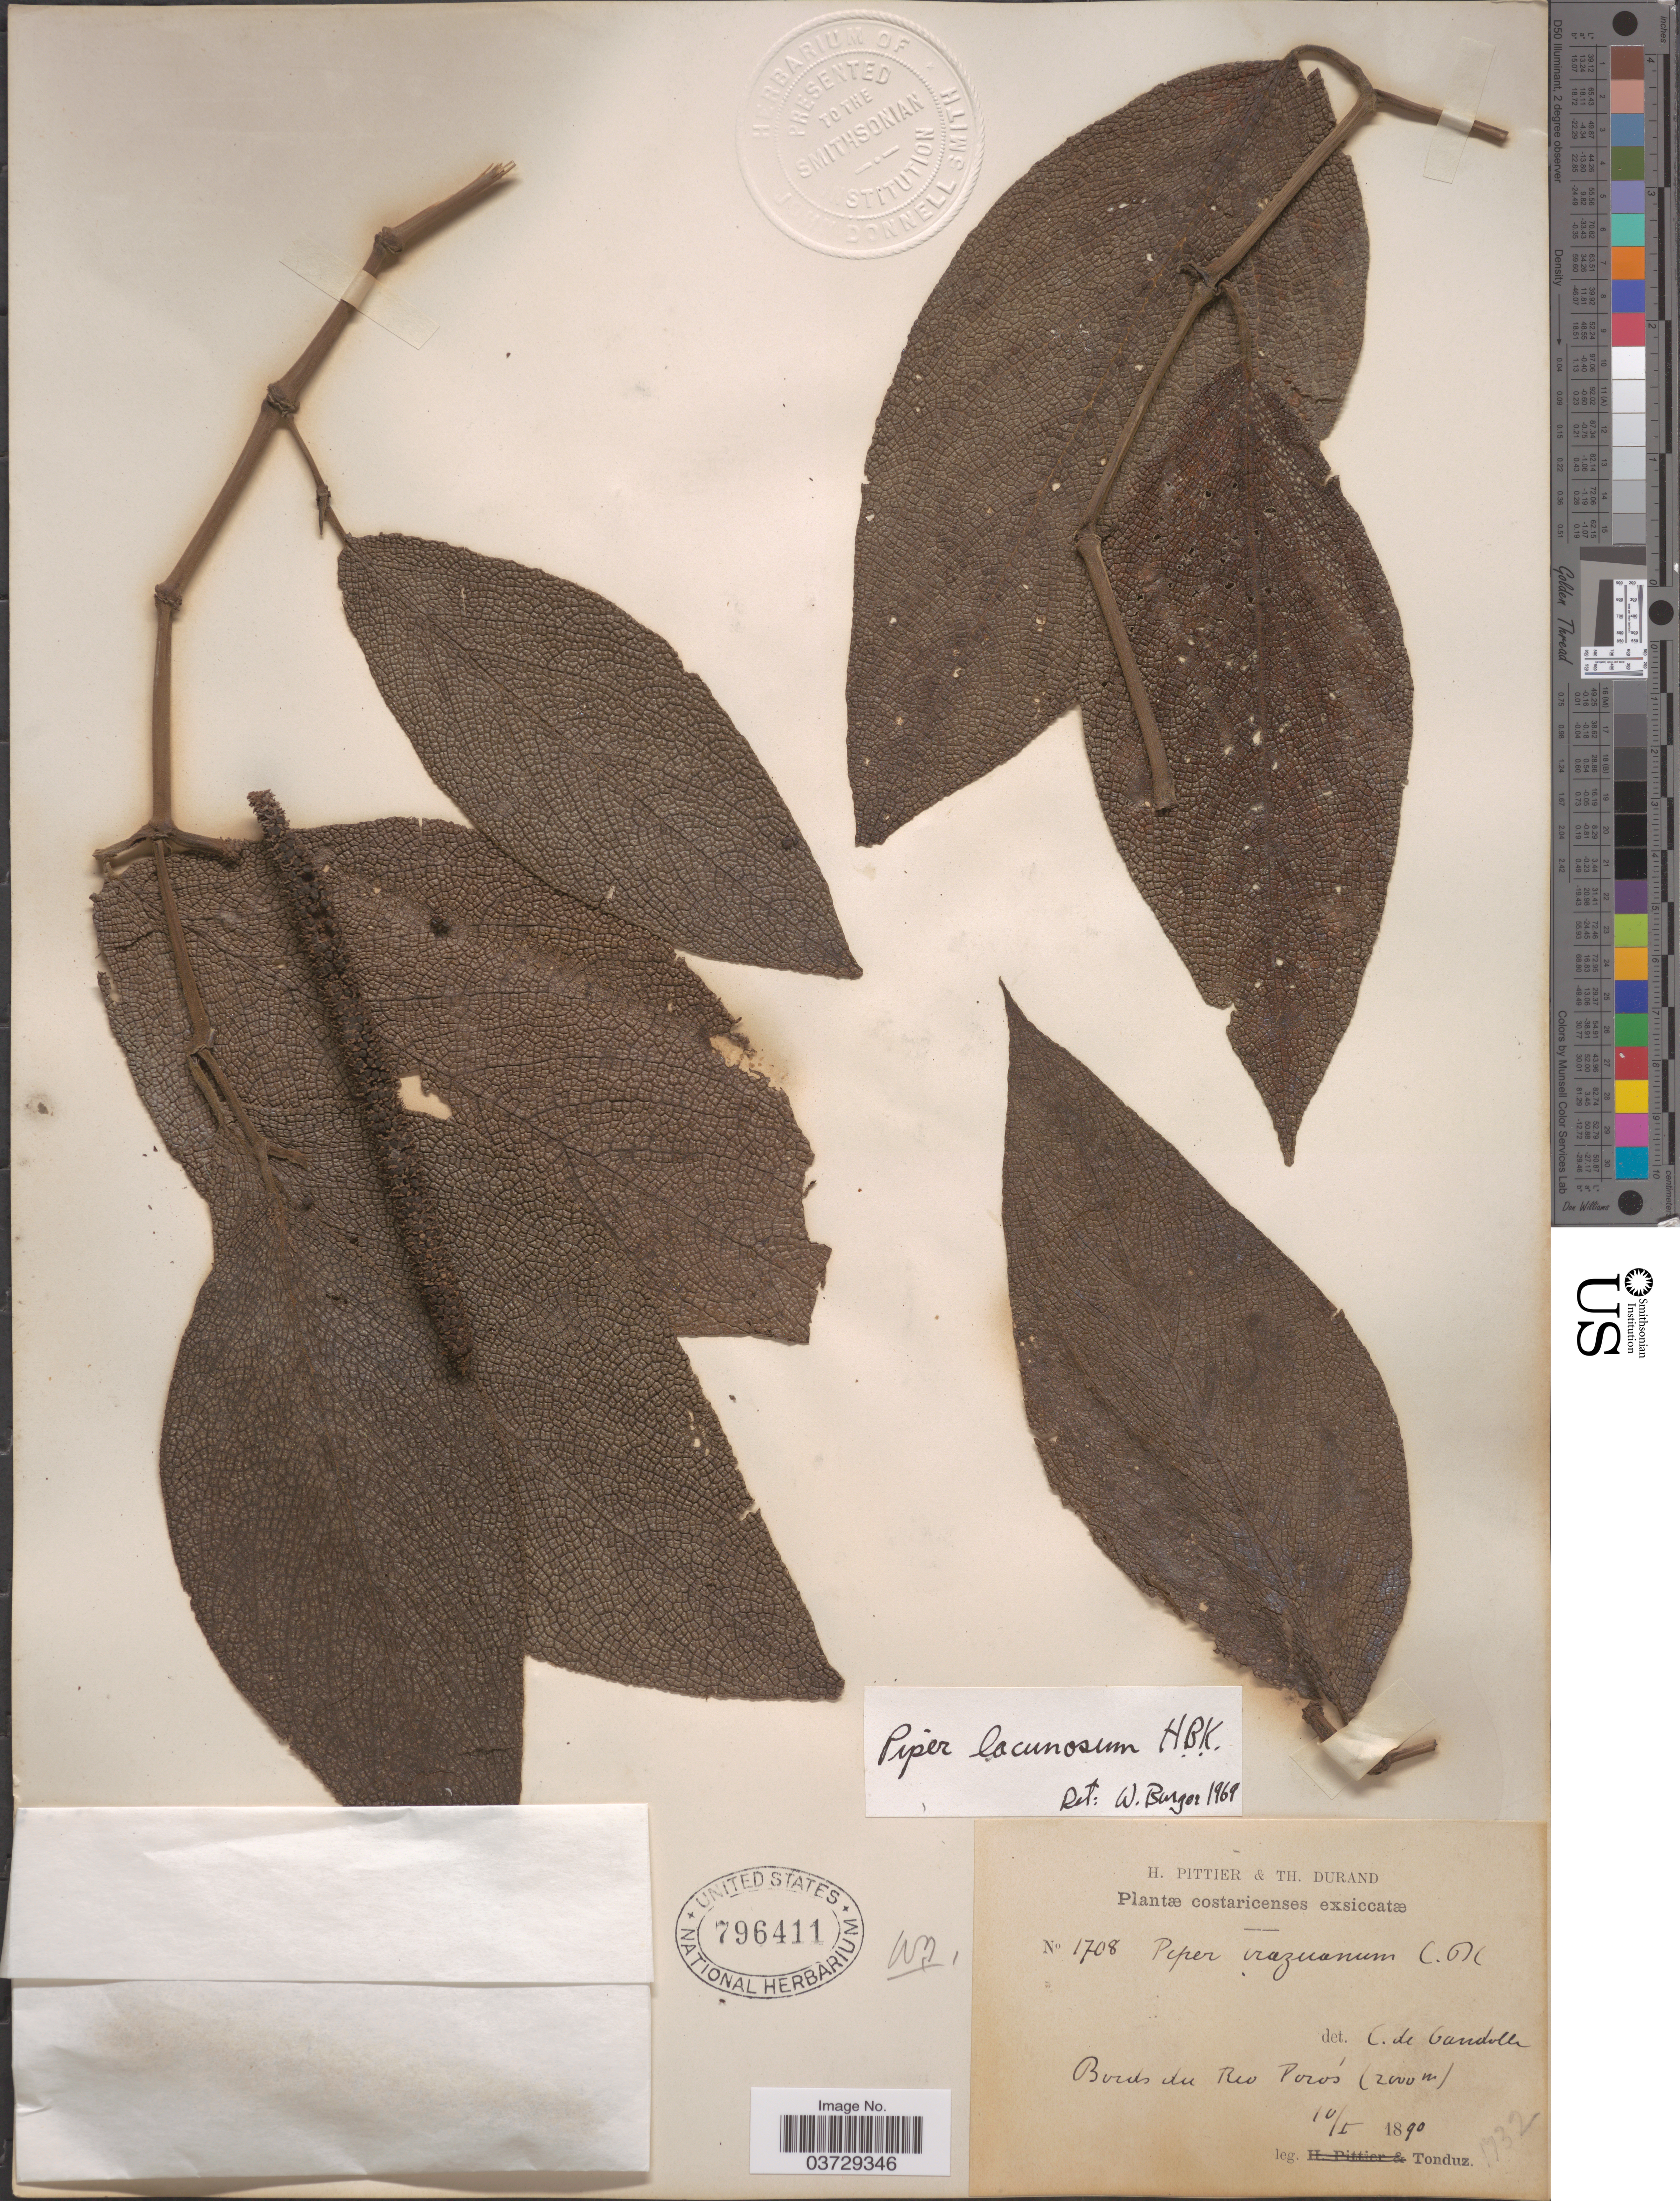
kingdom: Plantae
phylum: Tracheophyta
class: Magnoliopsida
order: Piperales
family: Piperaceae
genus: Piper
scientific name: Piper lacunosum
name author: Kunth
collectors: Tonduz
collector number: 1708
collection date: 1890-05-10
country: Costa Rica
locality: Bords du Rio Porós.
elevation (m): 2000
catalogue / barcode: US 796411